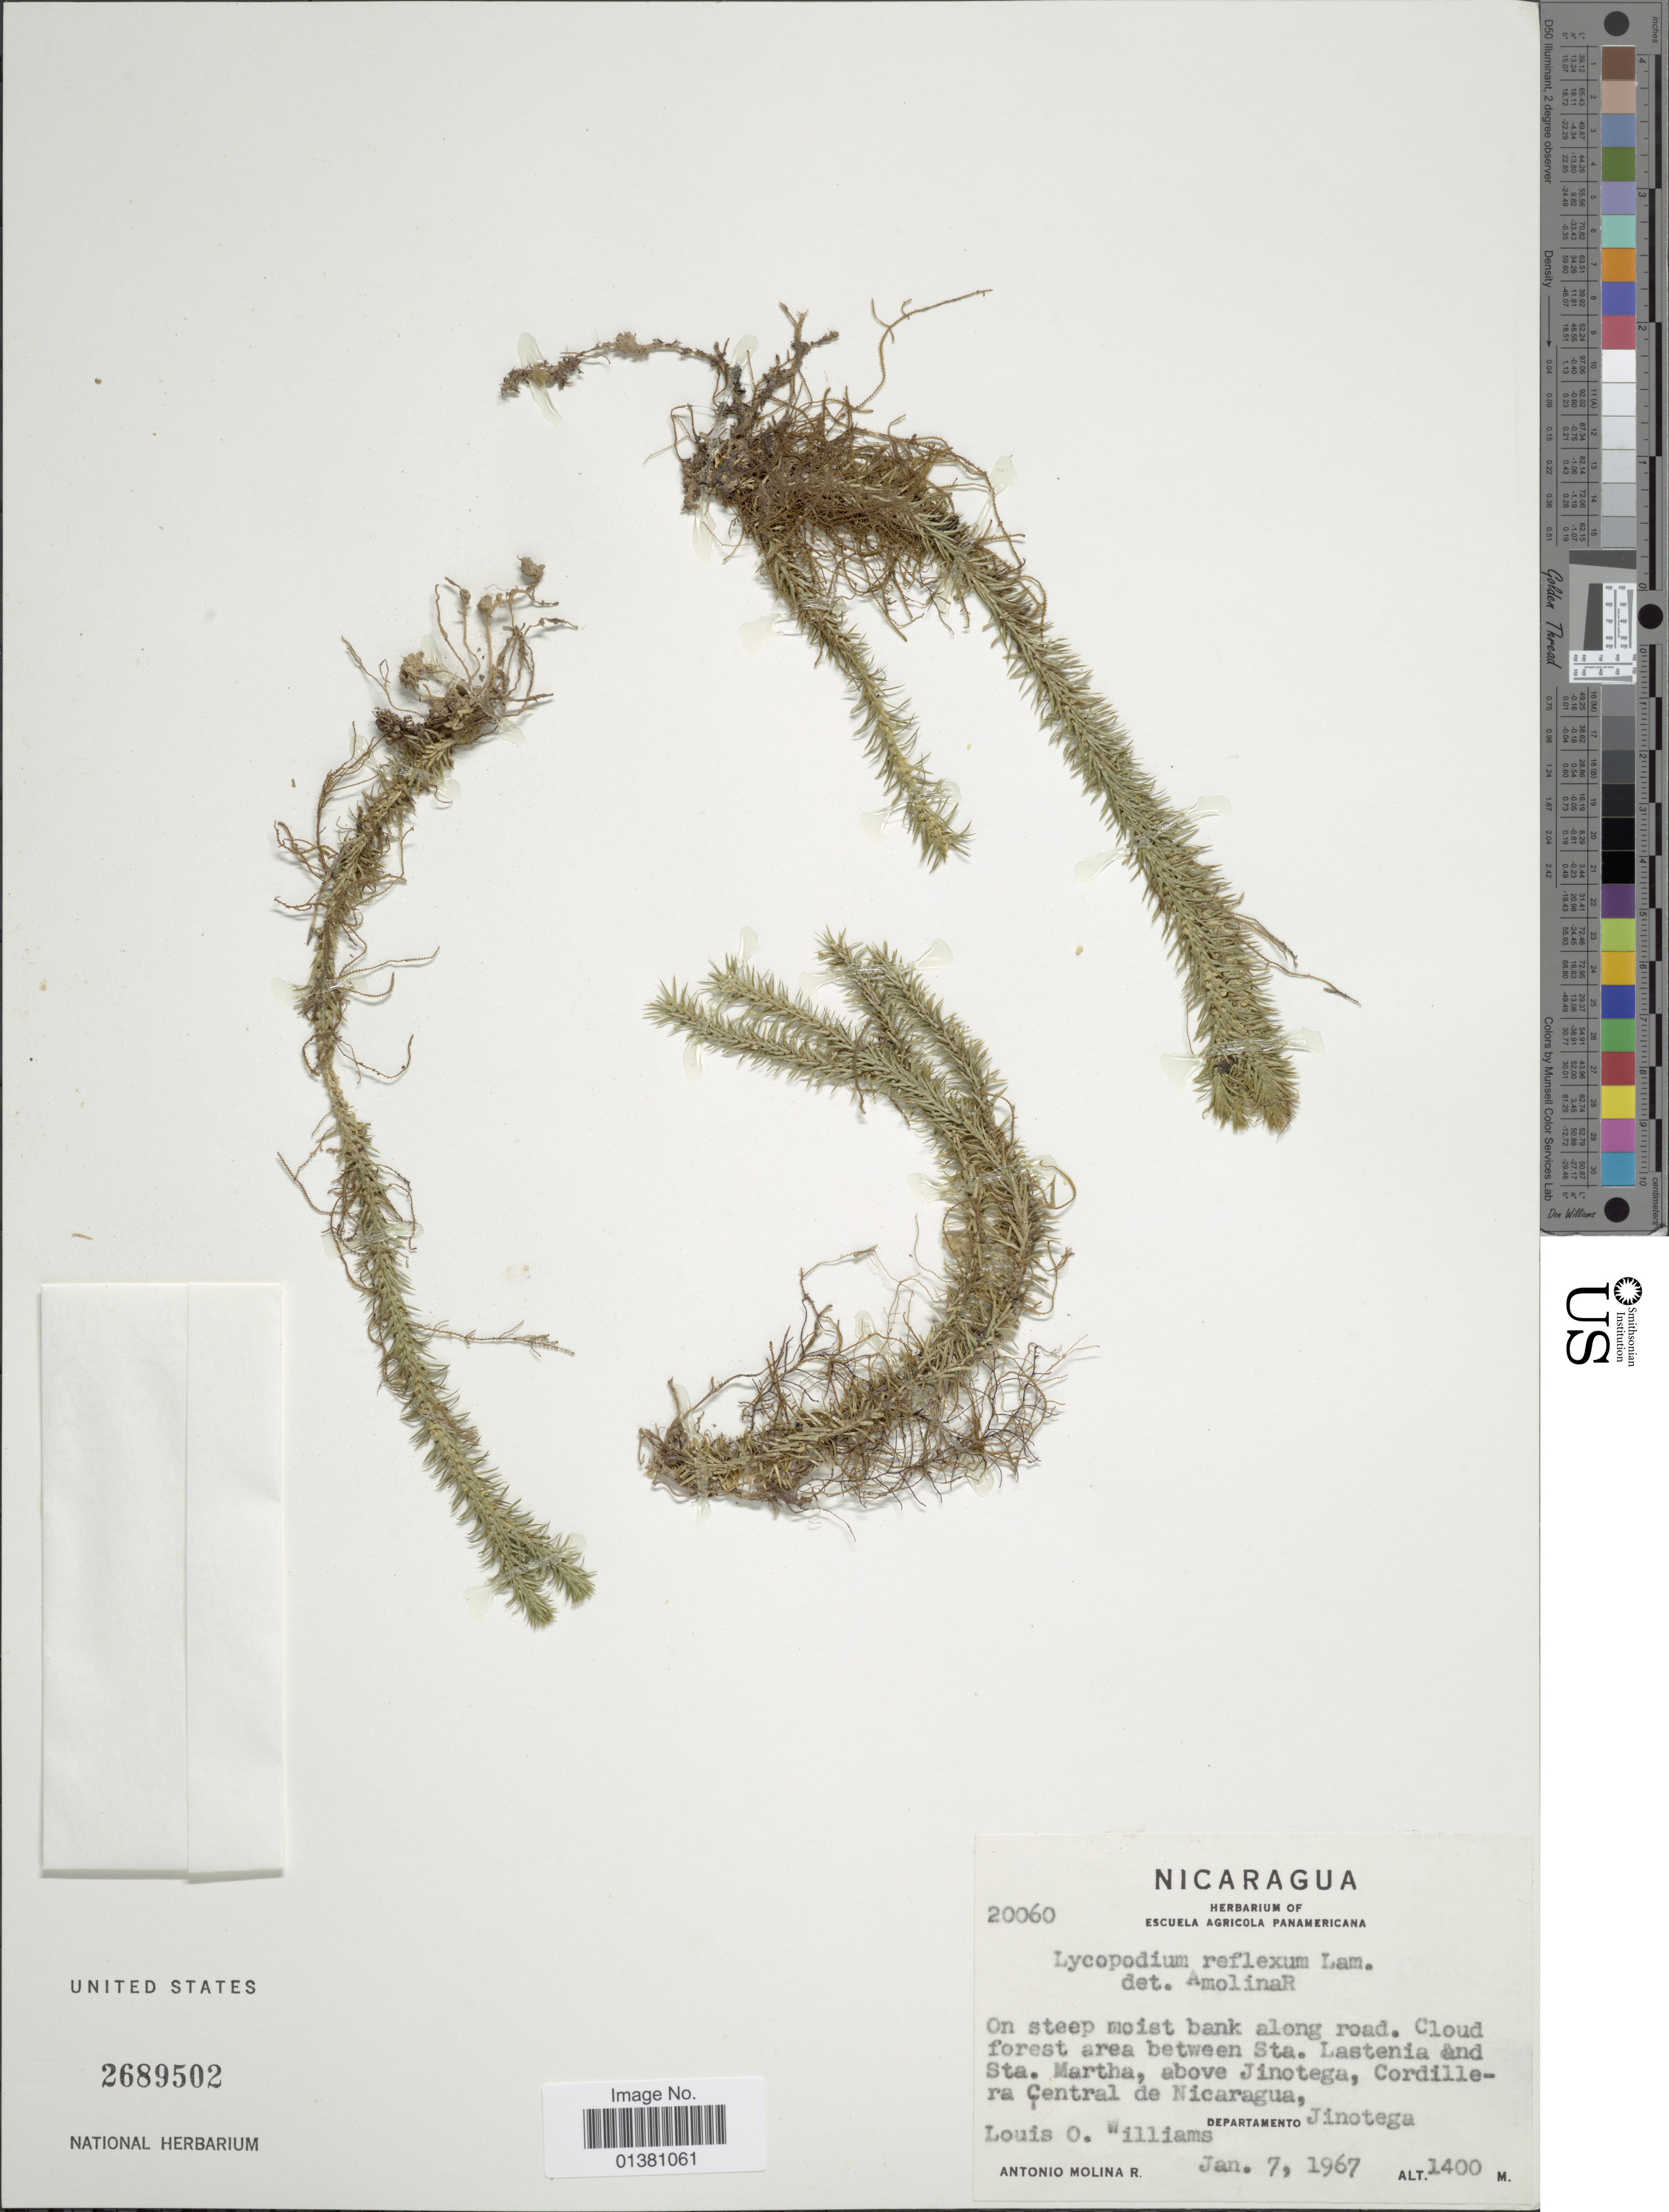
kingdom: Plantae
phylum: Tracheophyta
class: Lycopodiopsida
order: Lycopodiales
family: Lycopodiaceae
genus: Phlegmariurus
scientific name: Phlegmariurus reflexus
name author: (Lam.) B. Øllg.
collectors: L. O. Williams & A. Molina R.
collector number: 20060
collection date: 1967-01-07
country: Nicaragua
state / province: Jinotega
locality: On steep moist bank along road. Cloud forest area between Sta. lastenia and Sta Martha, above Jinotega, Cordillera Central de Nicaragua, Departmento Jinotega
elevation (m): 1400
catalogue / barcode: US 2689502